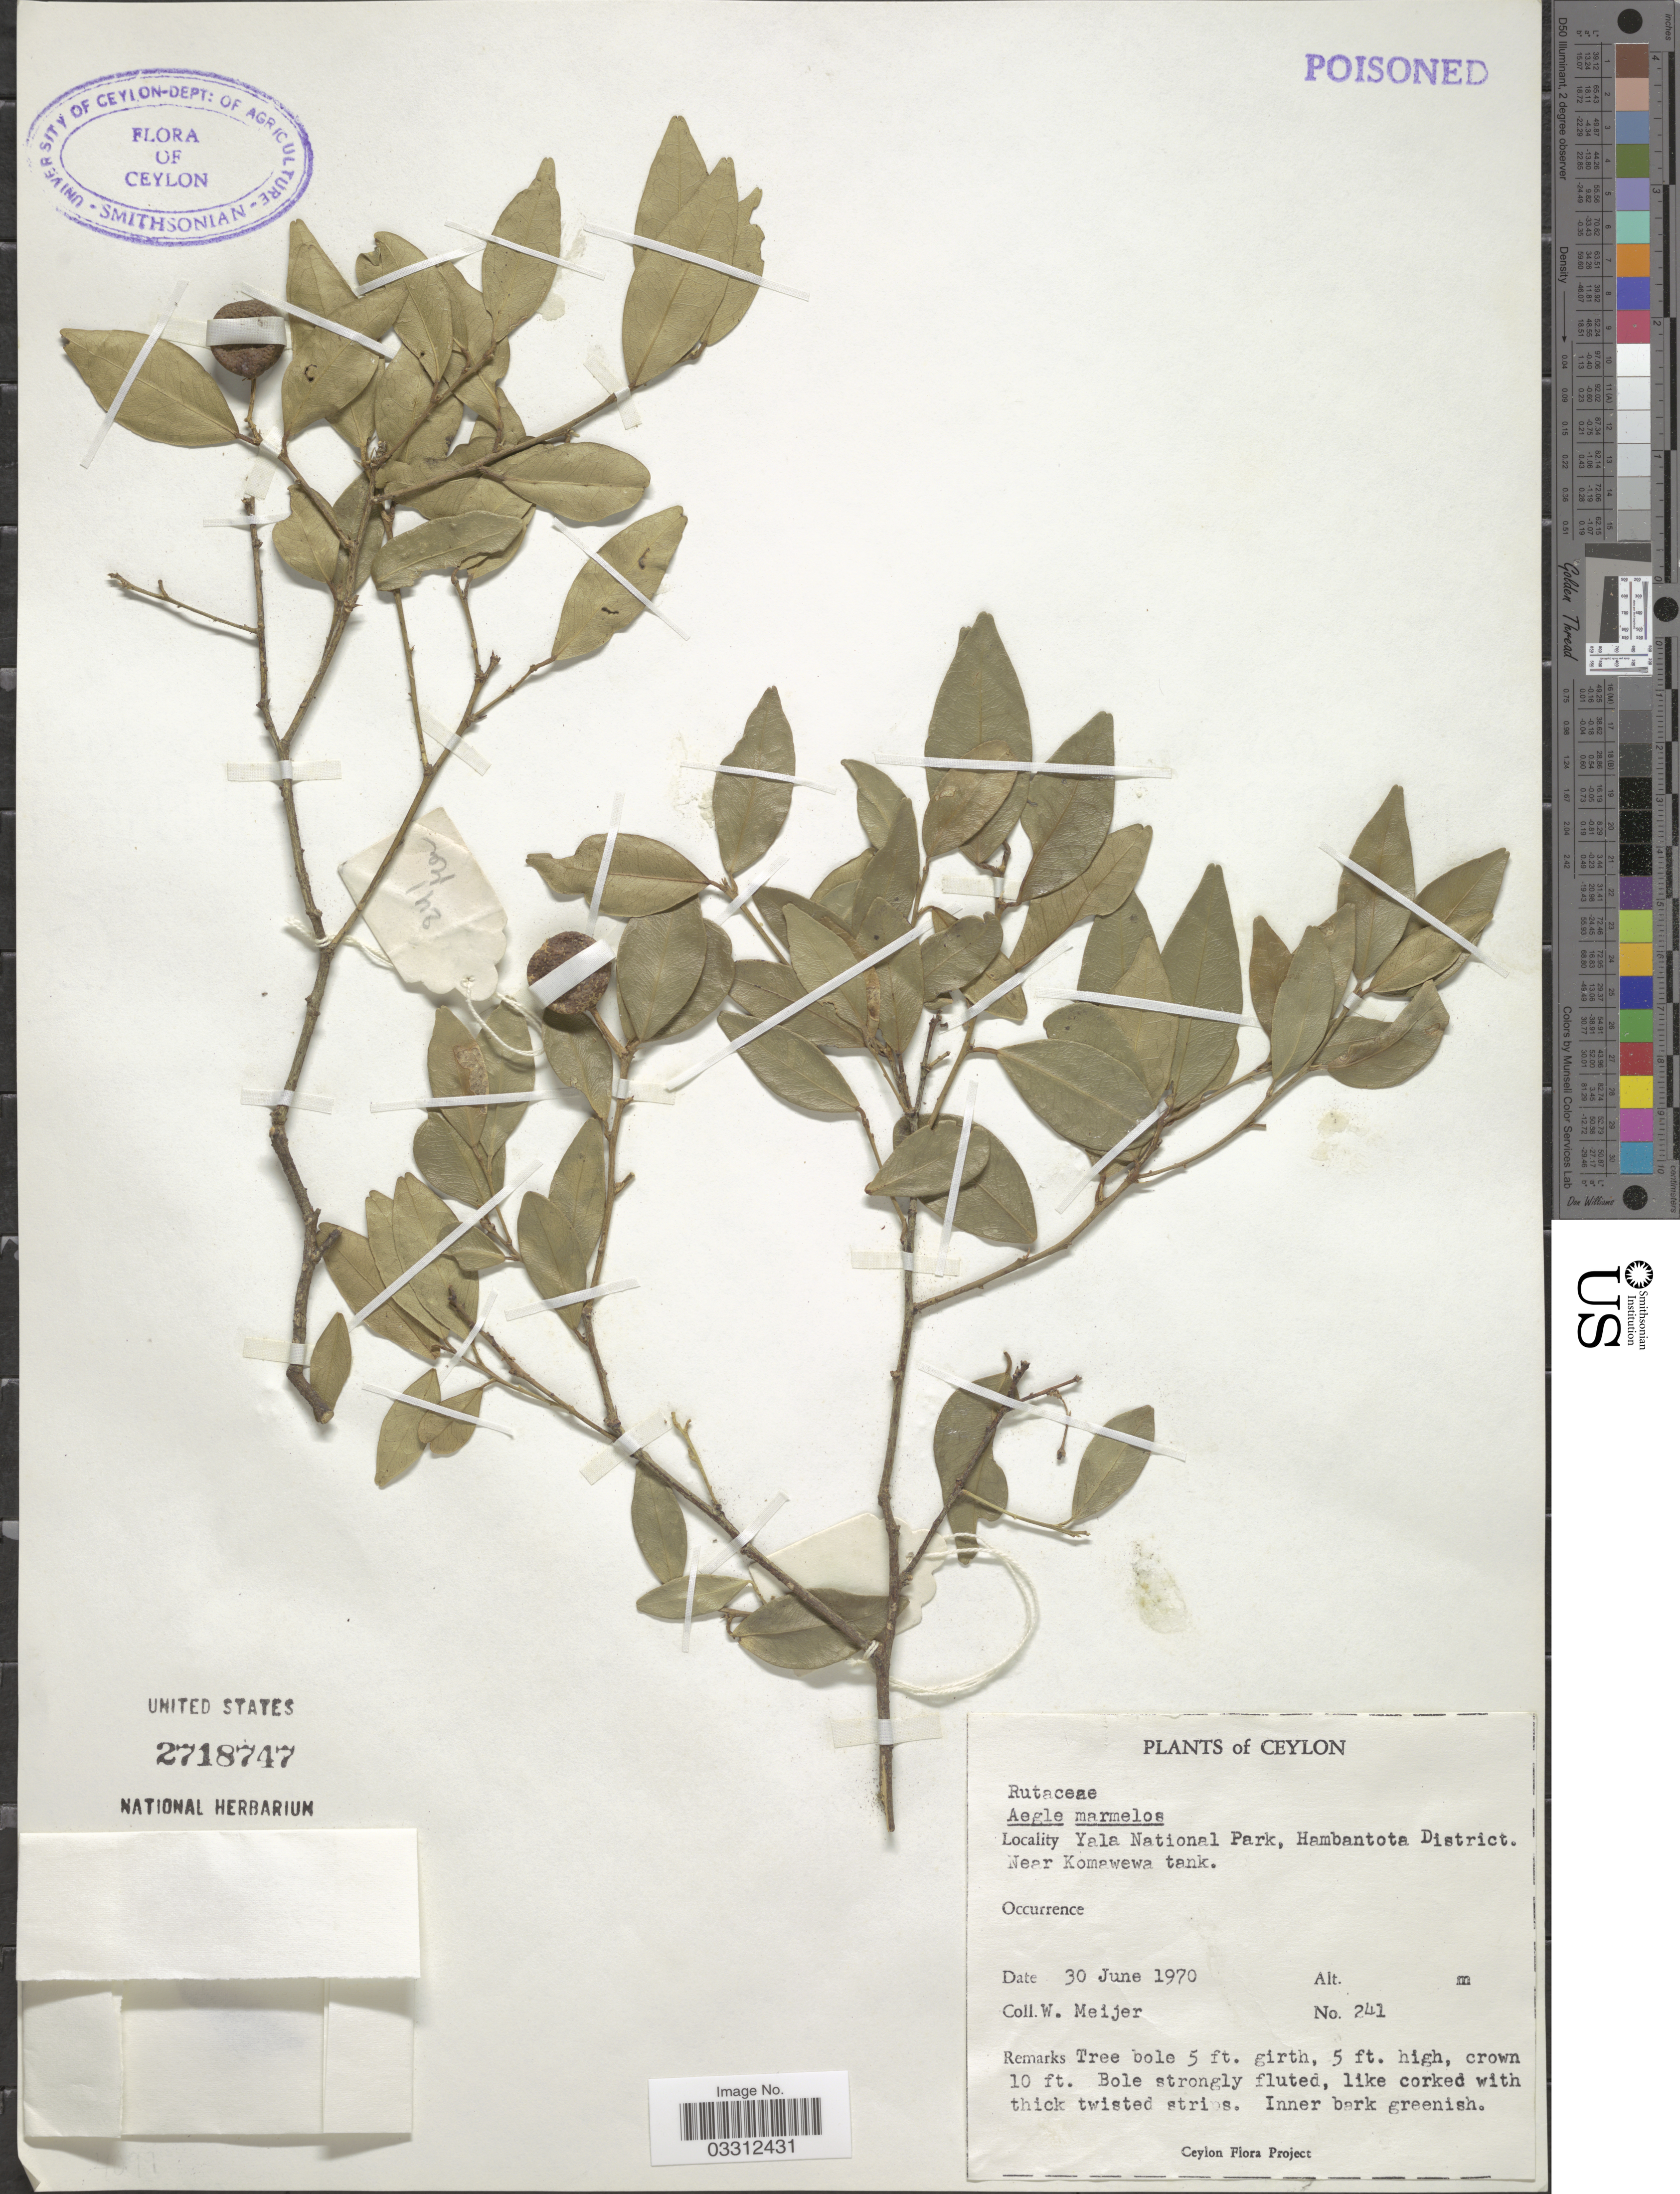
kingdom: Plantae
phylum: Tracheophyta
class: Magnoliopsida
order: Sapindales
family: Rutaceae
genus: Aegle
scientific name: Aegle marmelos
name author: (L.) Corrêa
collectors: W. Meijer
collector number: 241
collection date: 1970-06-30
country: Sri Lanka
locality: Ceylon. Yala National Park, Hambantota District. Near Komawewa tank.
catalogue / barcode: US 2718747